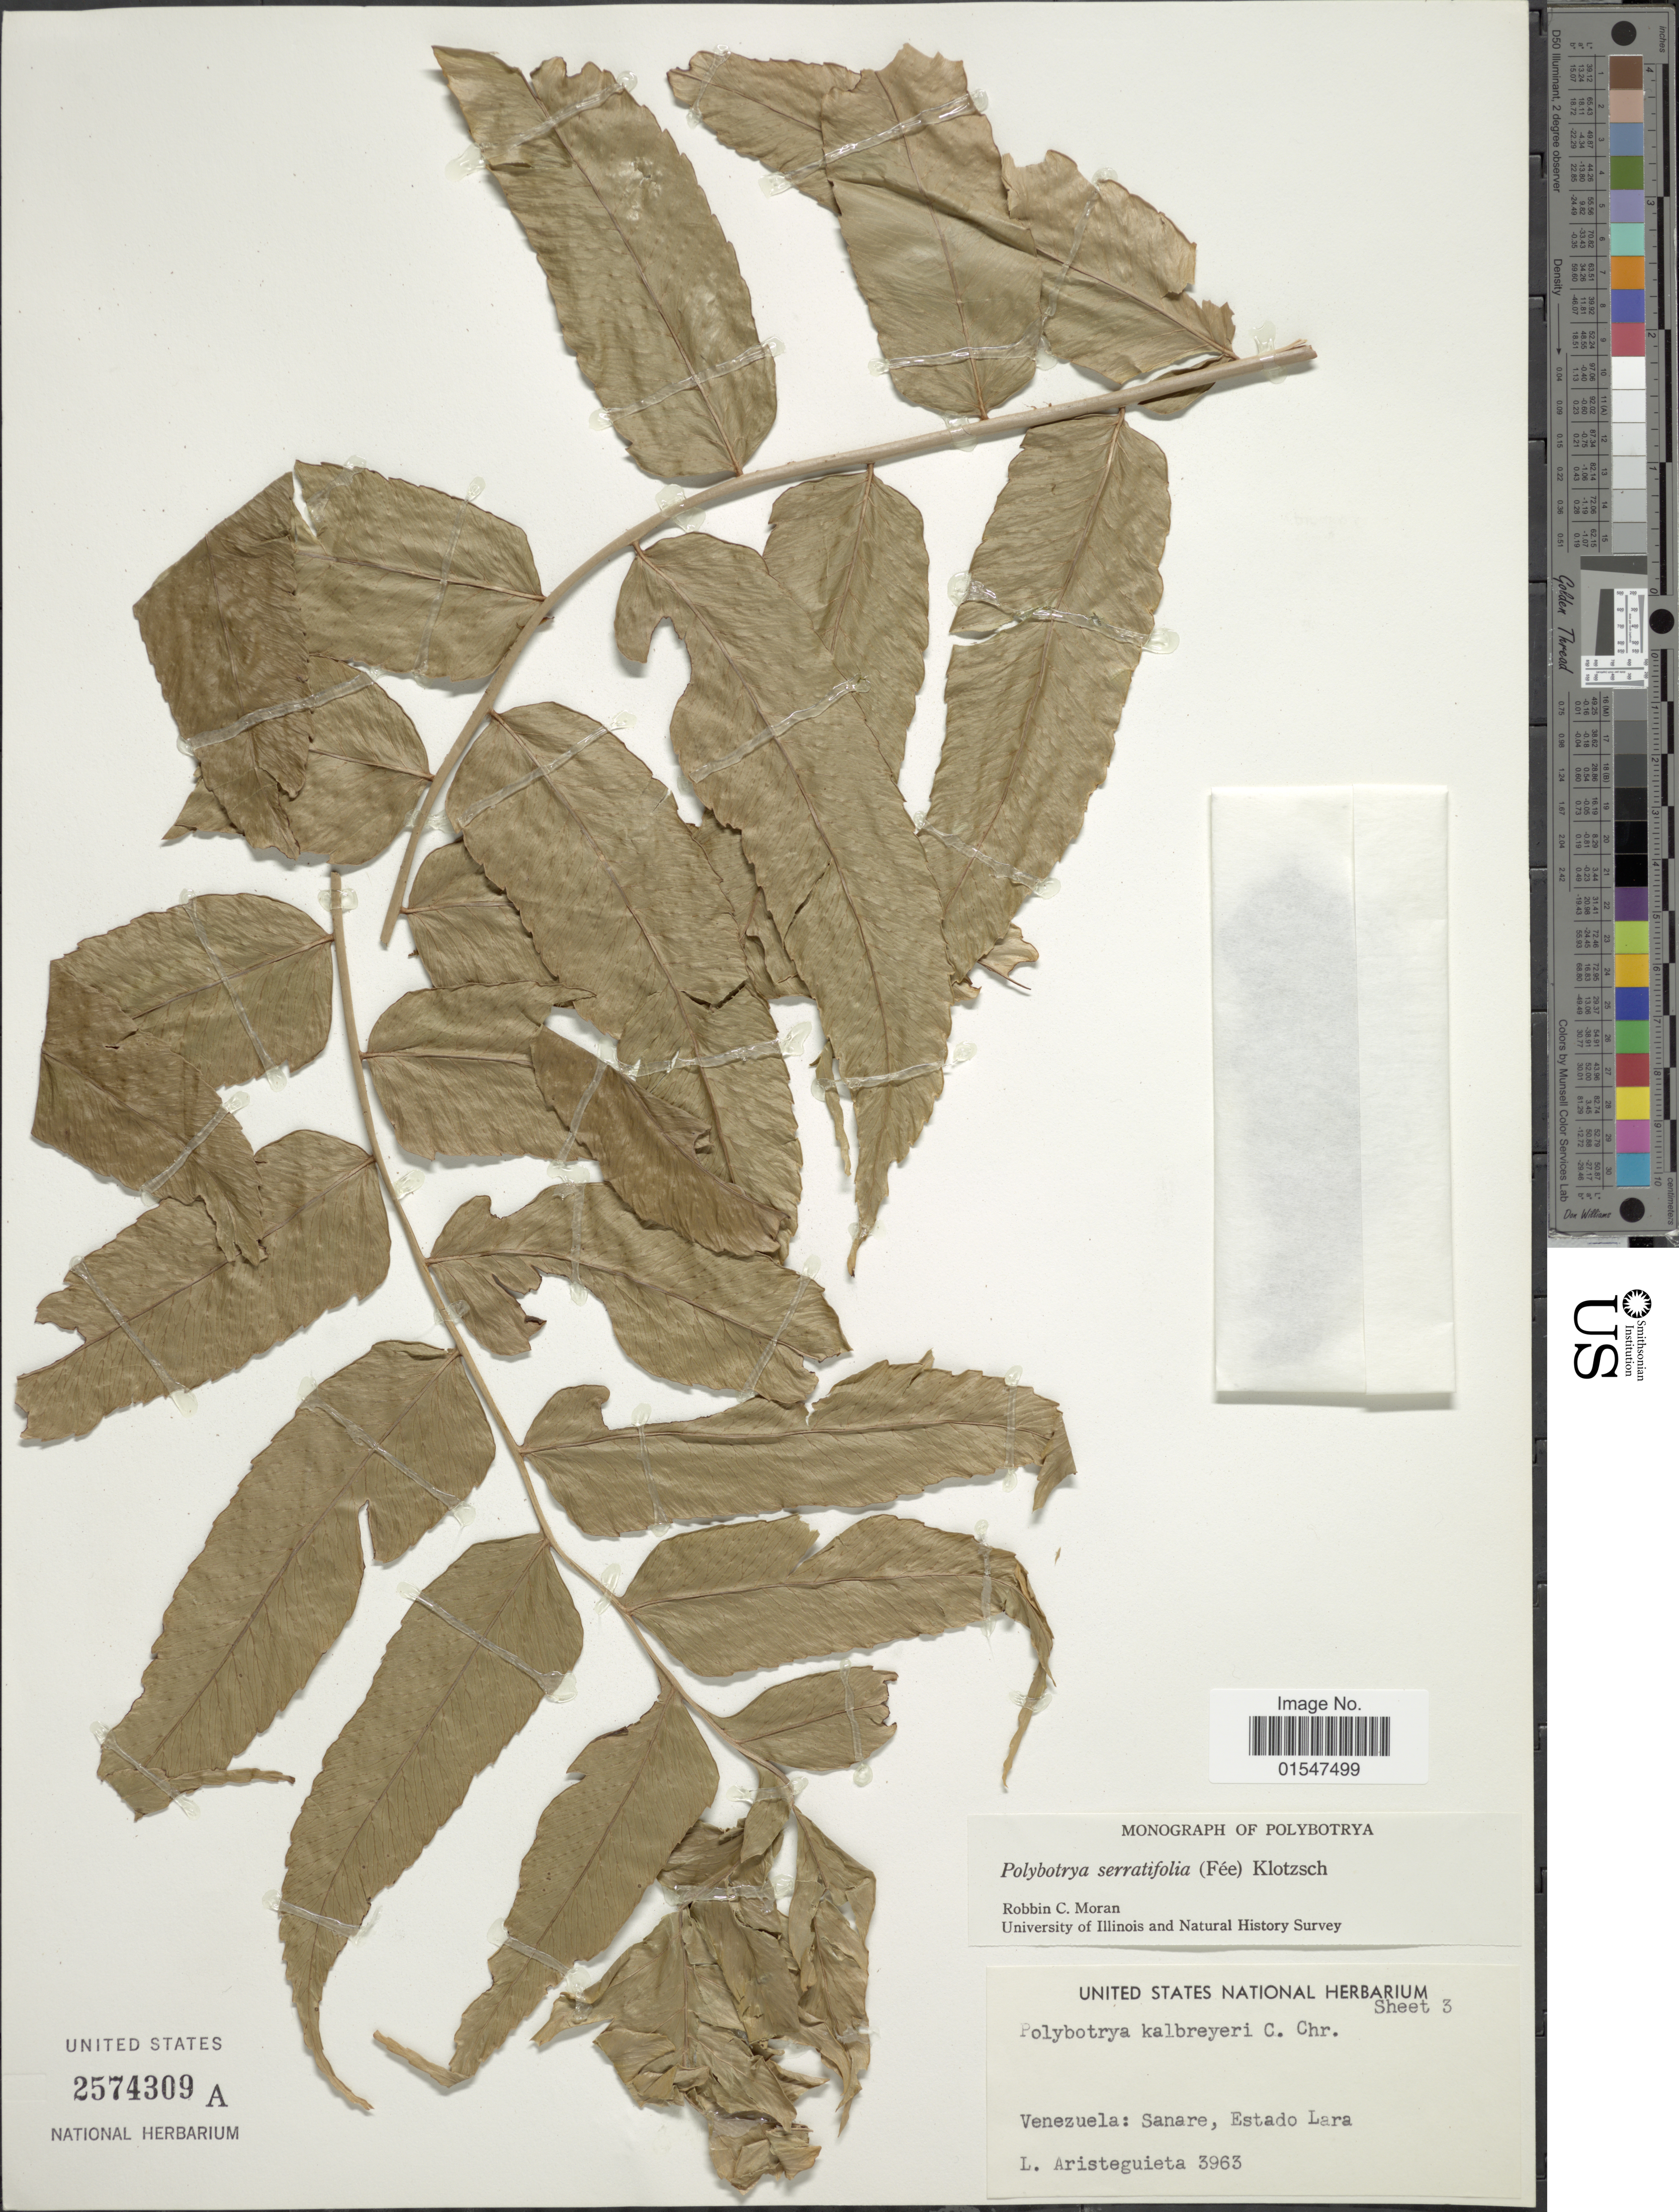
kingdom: Plantae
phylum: Tracheophyta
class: Polypodiopsida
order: Polypodiales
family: Dryopteridaceae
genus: Polybotrya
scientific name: Polybotrya serratifolia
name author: (Fée) Klotzsch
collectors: L. Aristeguieta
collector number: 3963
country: Venezuela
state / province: Lara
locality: Sanare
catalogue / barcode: US 2574309A